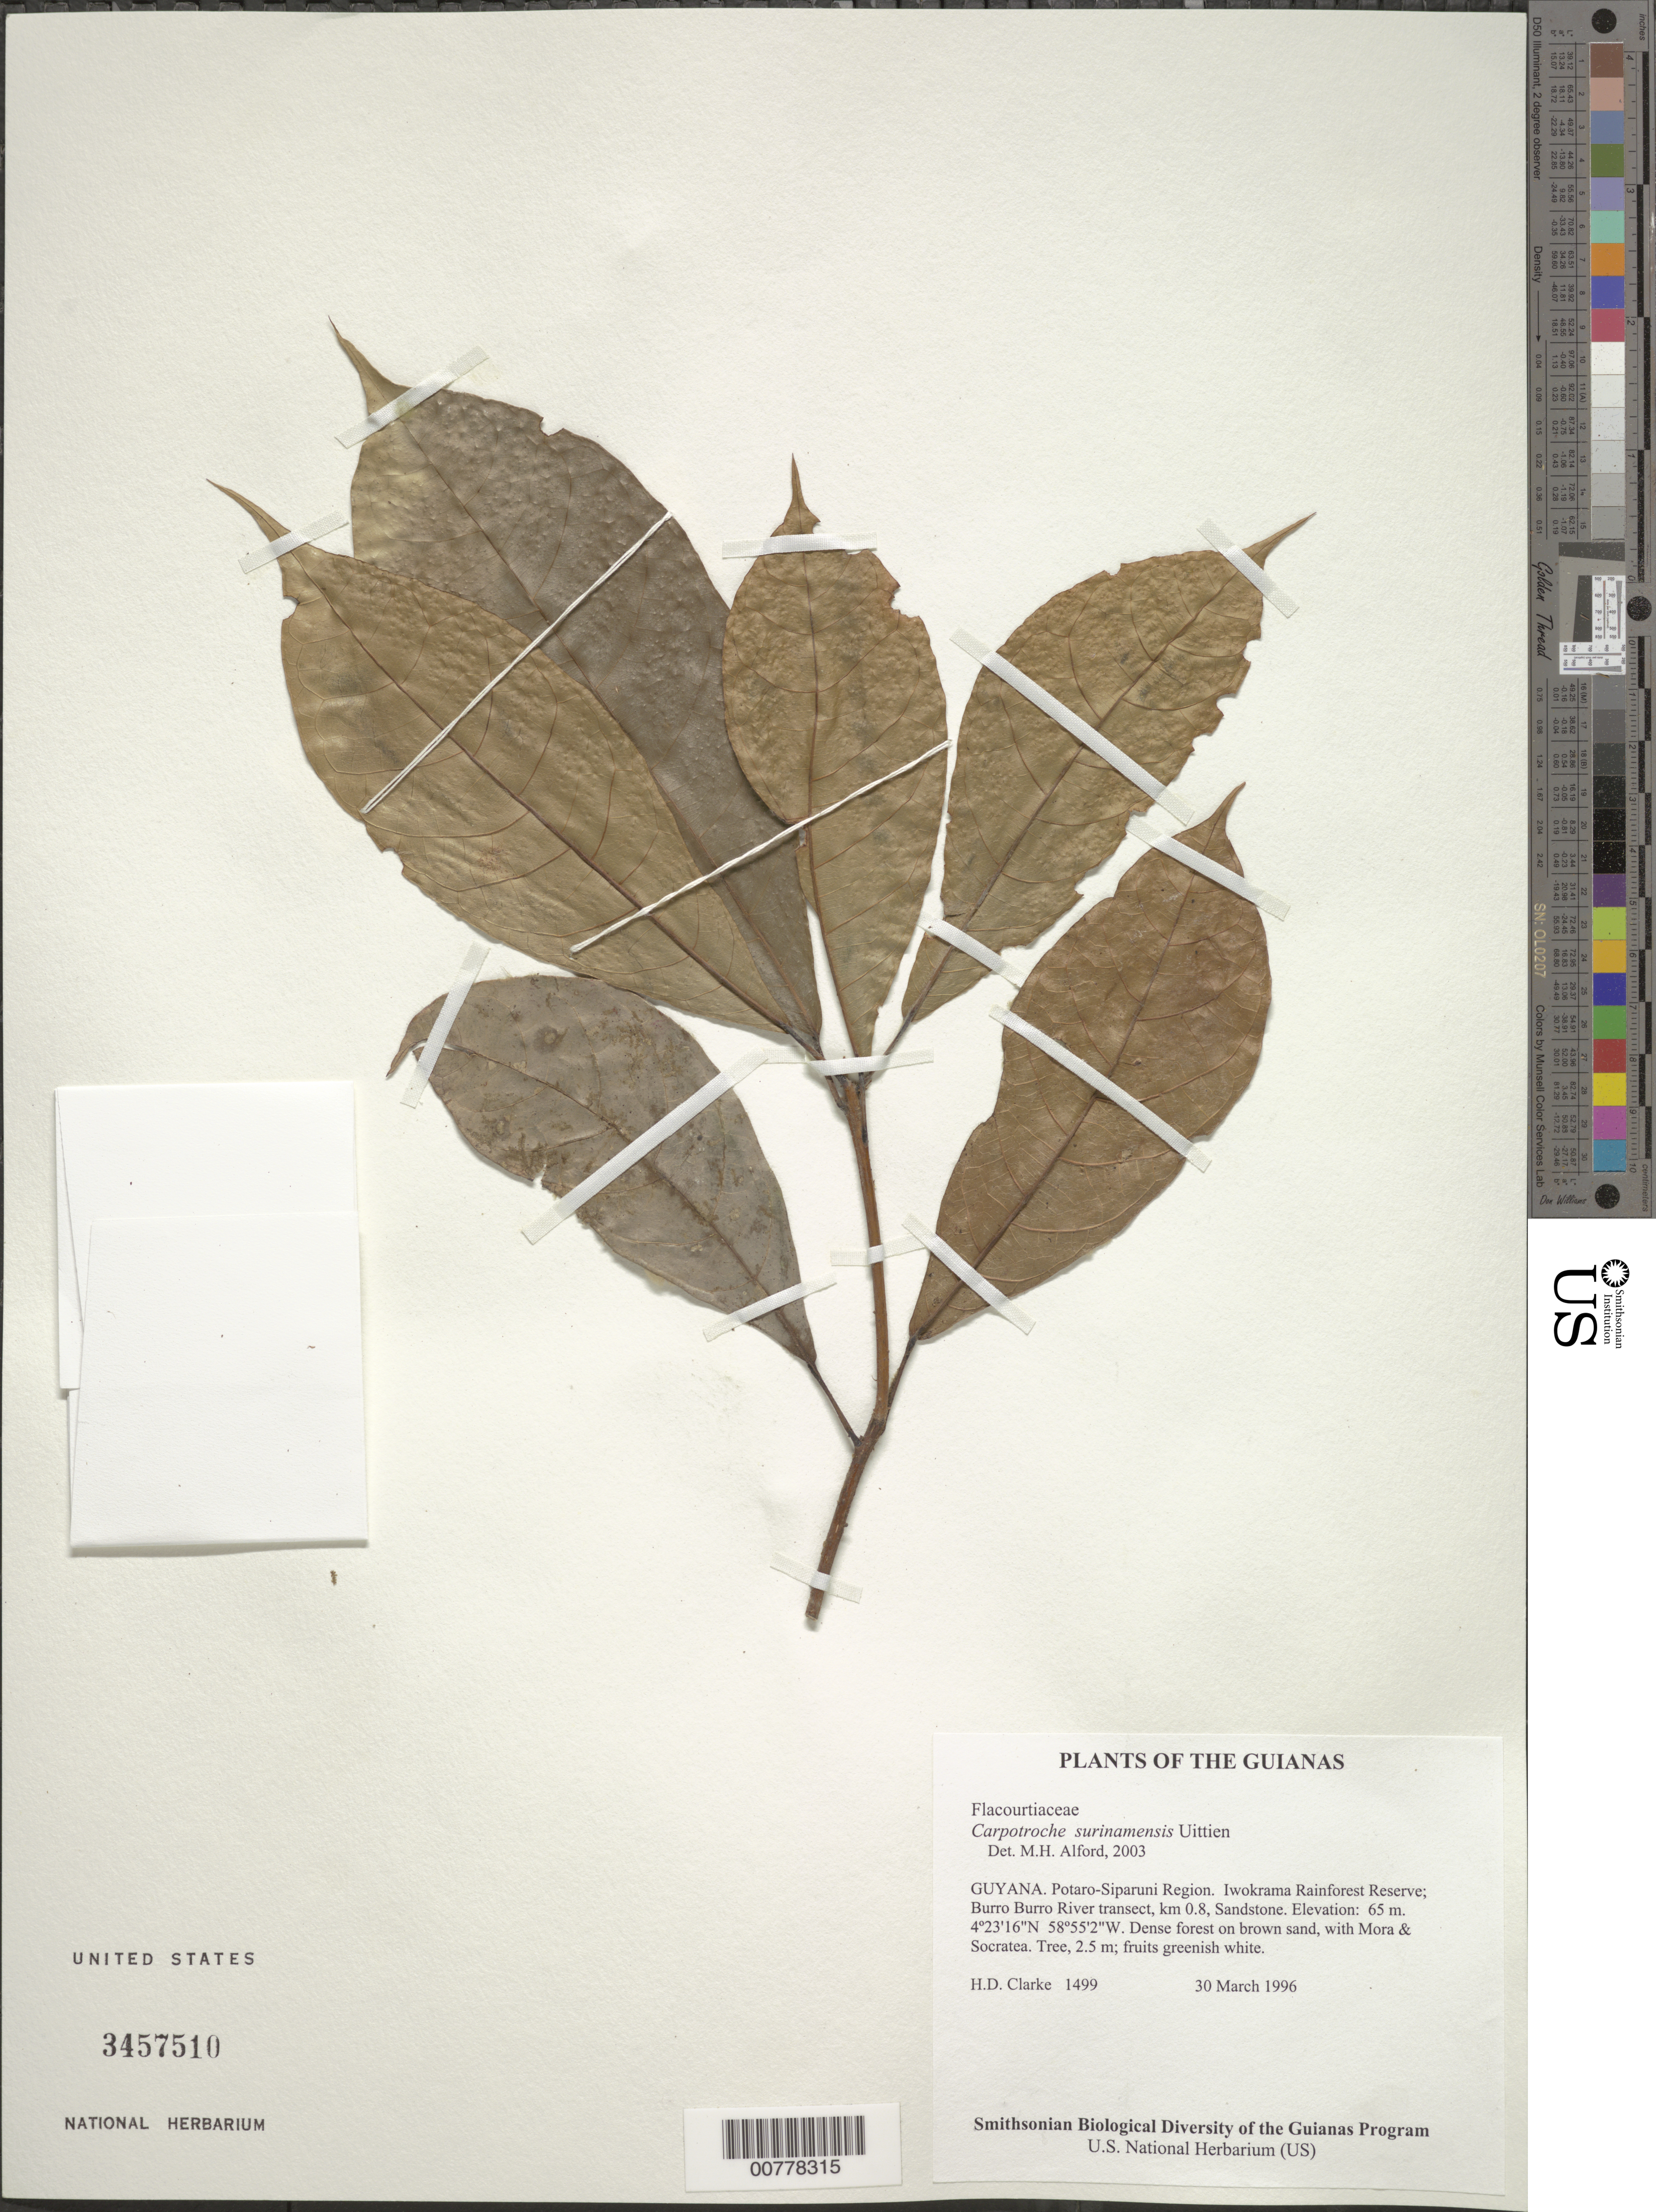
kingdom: Plantae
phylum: Tracheophyta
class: Magnoliopsida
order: Malpighiales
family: Achariaceae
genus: Carpotroche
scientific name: Carpotroche surinamensis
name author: Uittien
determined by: Liesner, R. L.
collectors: H. D. Clarke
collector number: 1499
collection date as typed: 30 March 1996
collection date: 1996-03-30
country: Guyana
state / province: Potaro-Siparuni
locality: Iwokrama Rainforest Reserve; Burro Burro River transect, km 0.8, Sandstone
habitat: Dense forest on brown sand, with Mora & Socratea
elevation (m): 65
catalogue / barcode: US 3457510